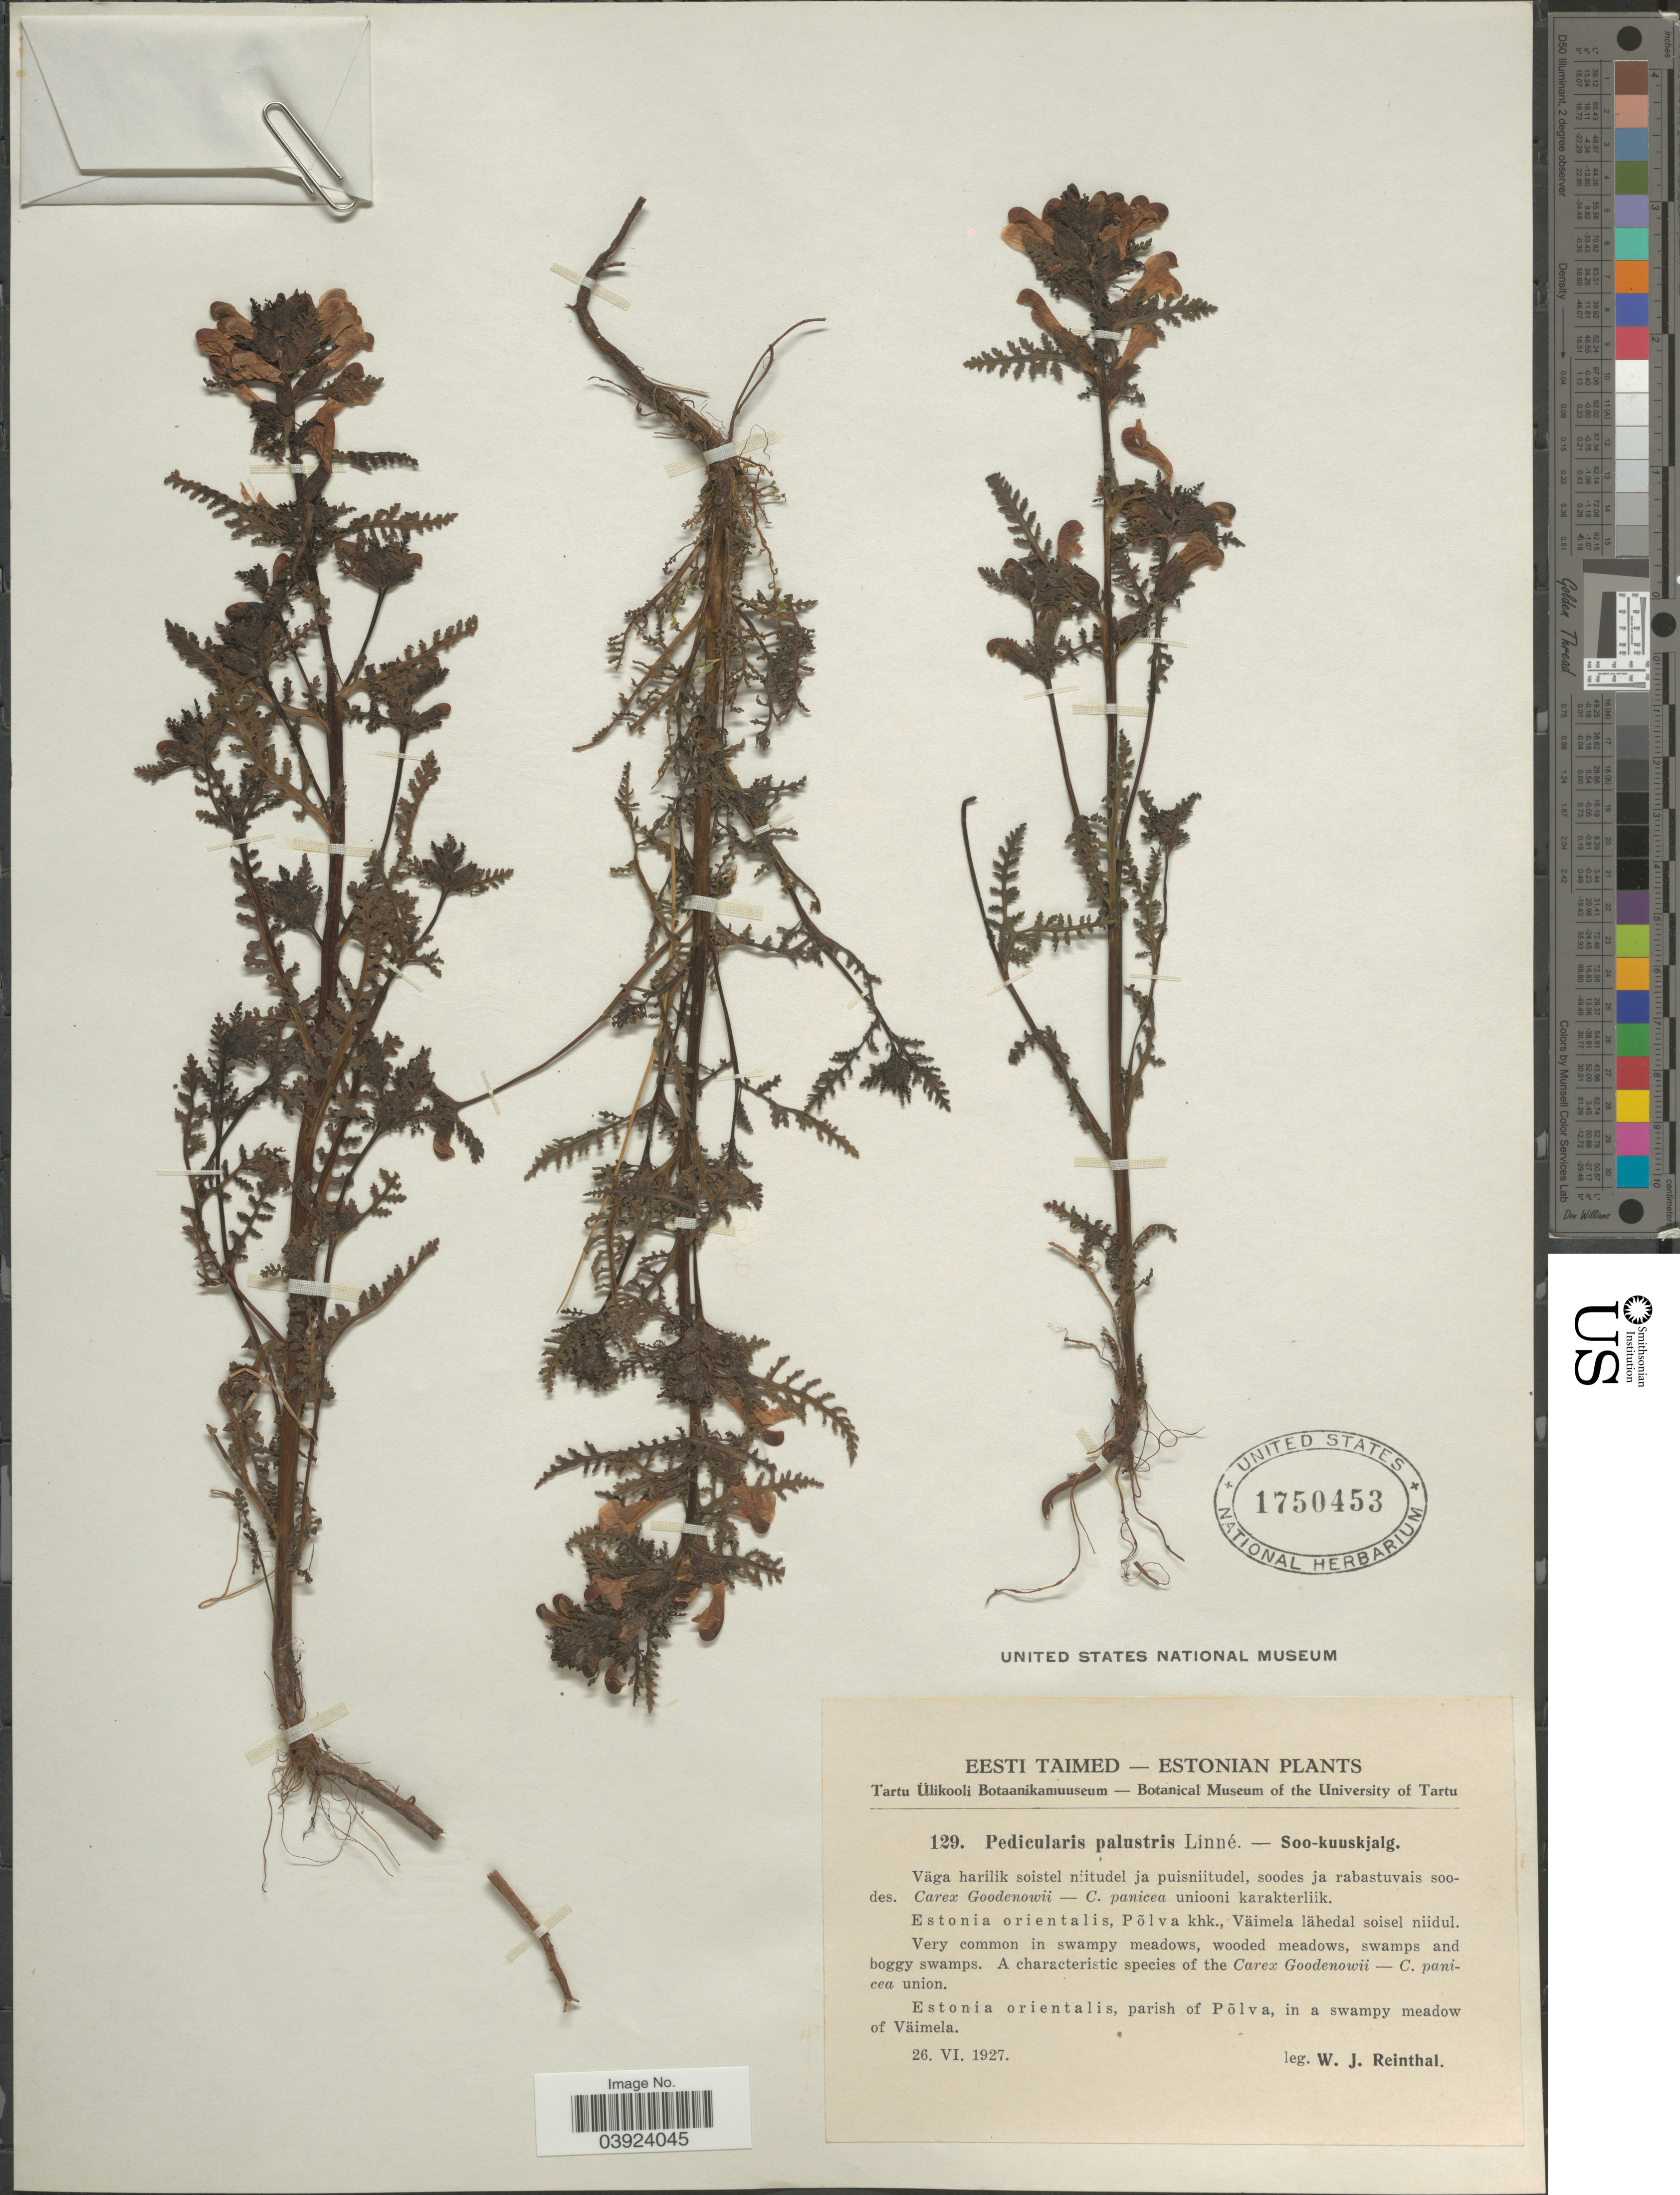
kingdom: Plantae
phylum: Tracheophyta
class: Magnoliopsida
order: Lamiales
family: Orobanchaceae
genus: Pedicularis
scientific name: Pedicularis palustris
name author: L.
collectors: W. Reinthal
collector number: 129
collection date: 1927-06-26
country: Estonia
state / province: Põlvamaa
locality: Estonia orientalis, parish of Põlva, in a swampy meadow of Väimela.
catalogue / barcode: US 1750453